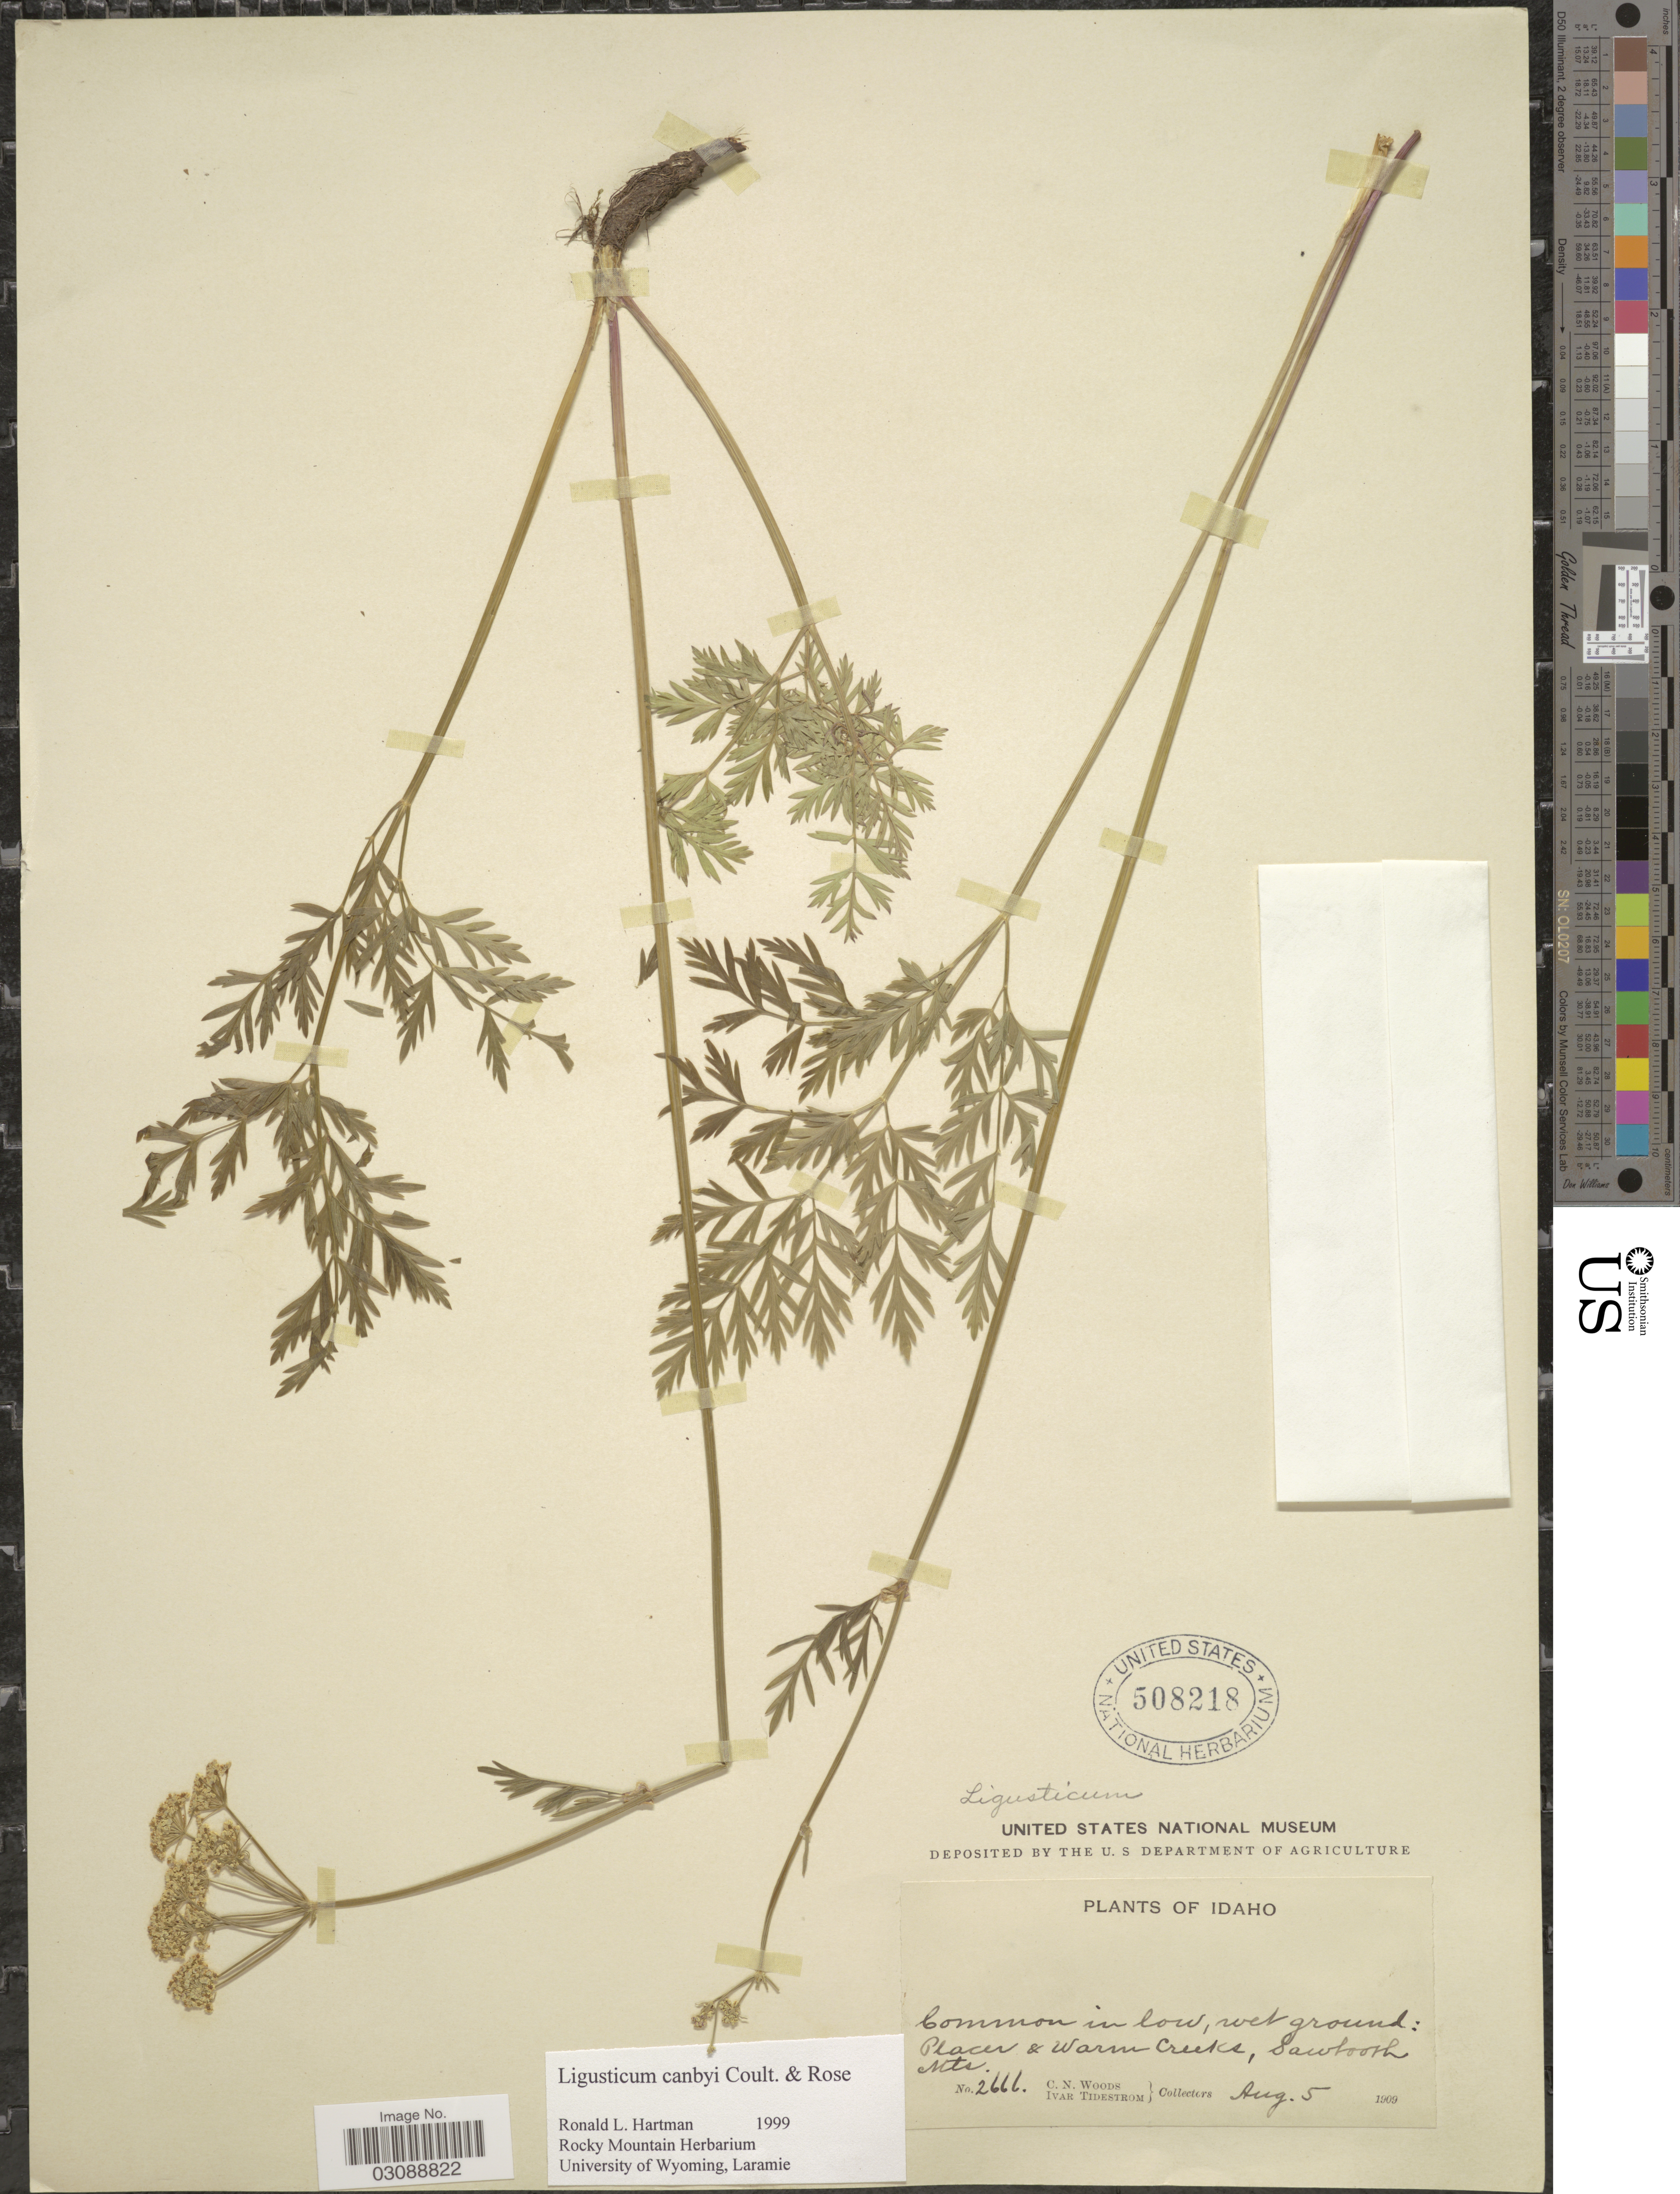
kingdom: Plantae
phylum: Tracheophyta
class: Magnoliopsida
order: Apiales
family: Apiaceae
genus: Ligusticum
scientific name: Ligusticum canbyi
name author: J.M. Coult. & Rose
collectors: C. Woods & I. F. Tidestrom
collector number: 2666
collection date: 1909-08-05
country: United States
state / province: Idaho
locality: Placer & Warm Creeks, Sawbooth Mts.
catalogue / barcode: US 508218